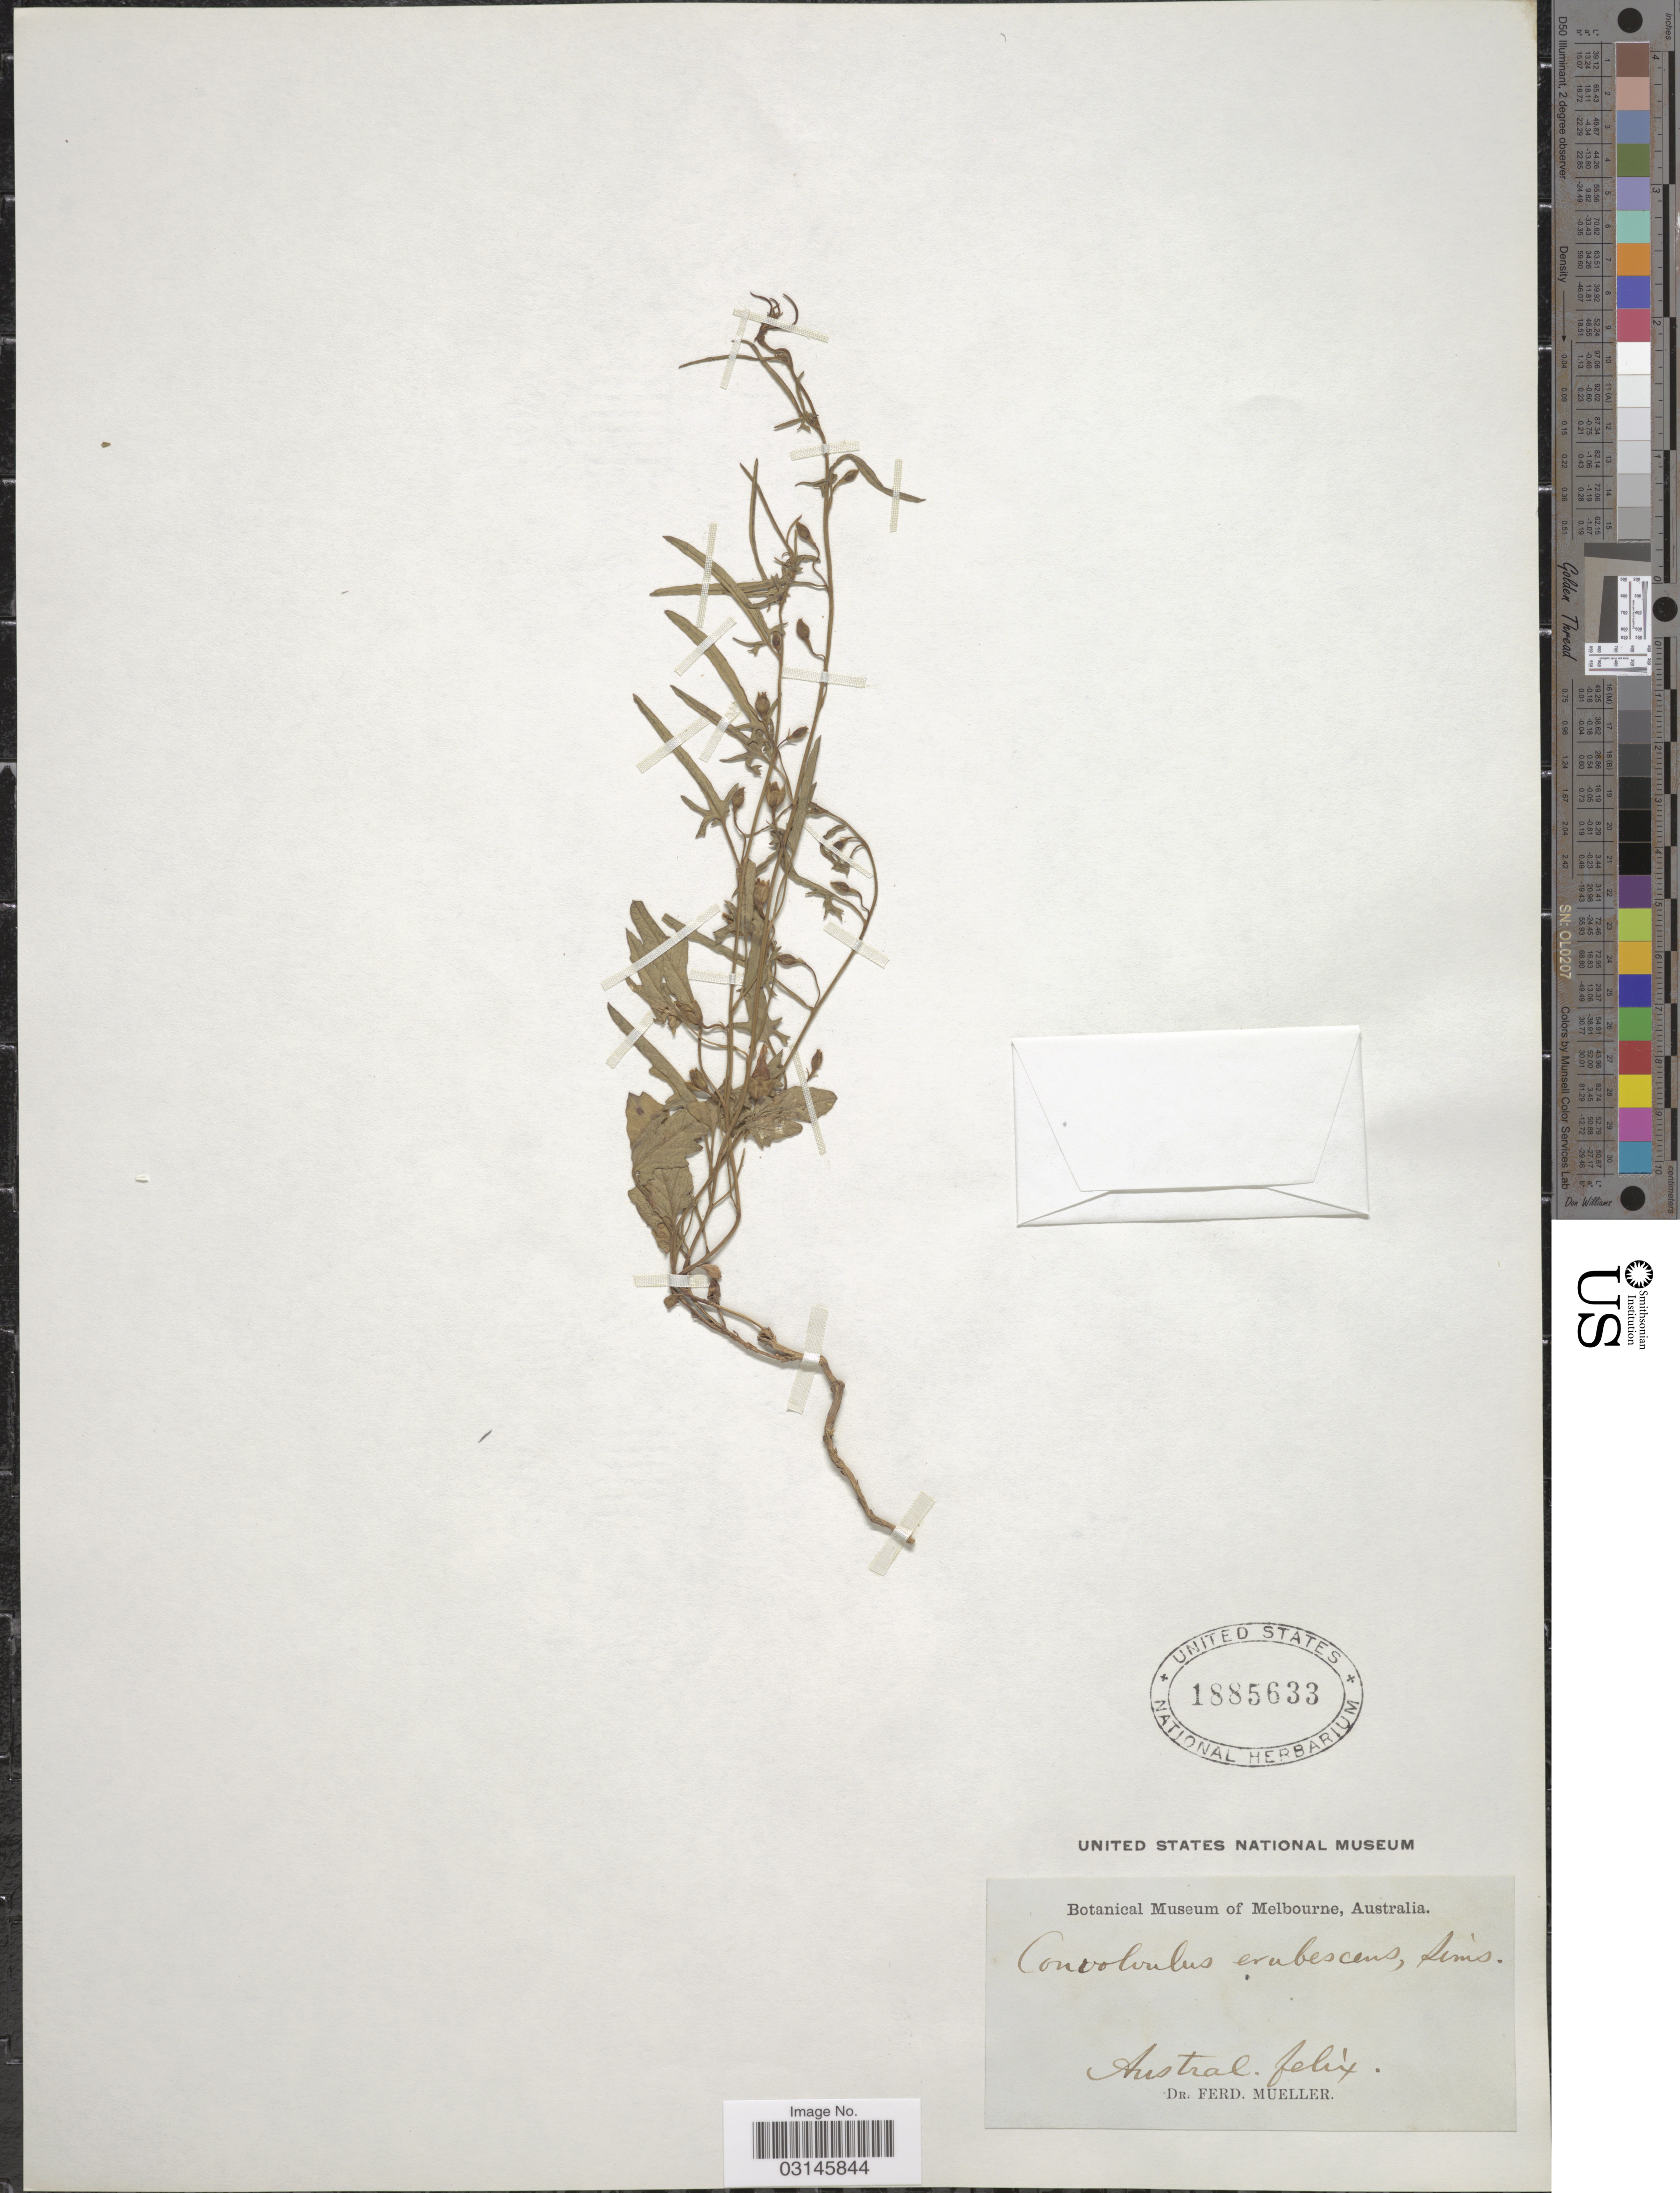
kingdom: Plantae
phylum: Tracheophyta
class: Magnoliopsida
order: Solanales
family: Convolvulaceae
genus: Convolvulus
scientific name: Convolvulus erubescens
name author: Sims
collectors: F. Mueller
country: Australia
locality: Felíx.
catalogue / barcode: US 1885633